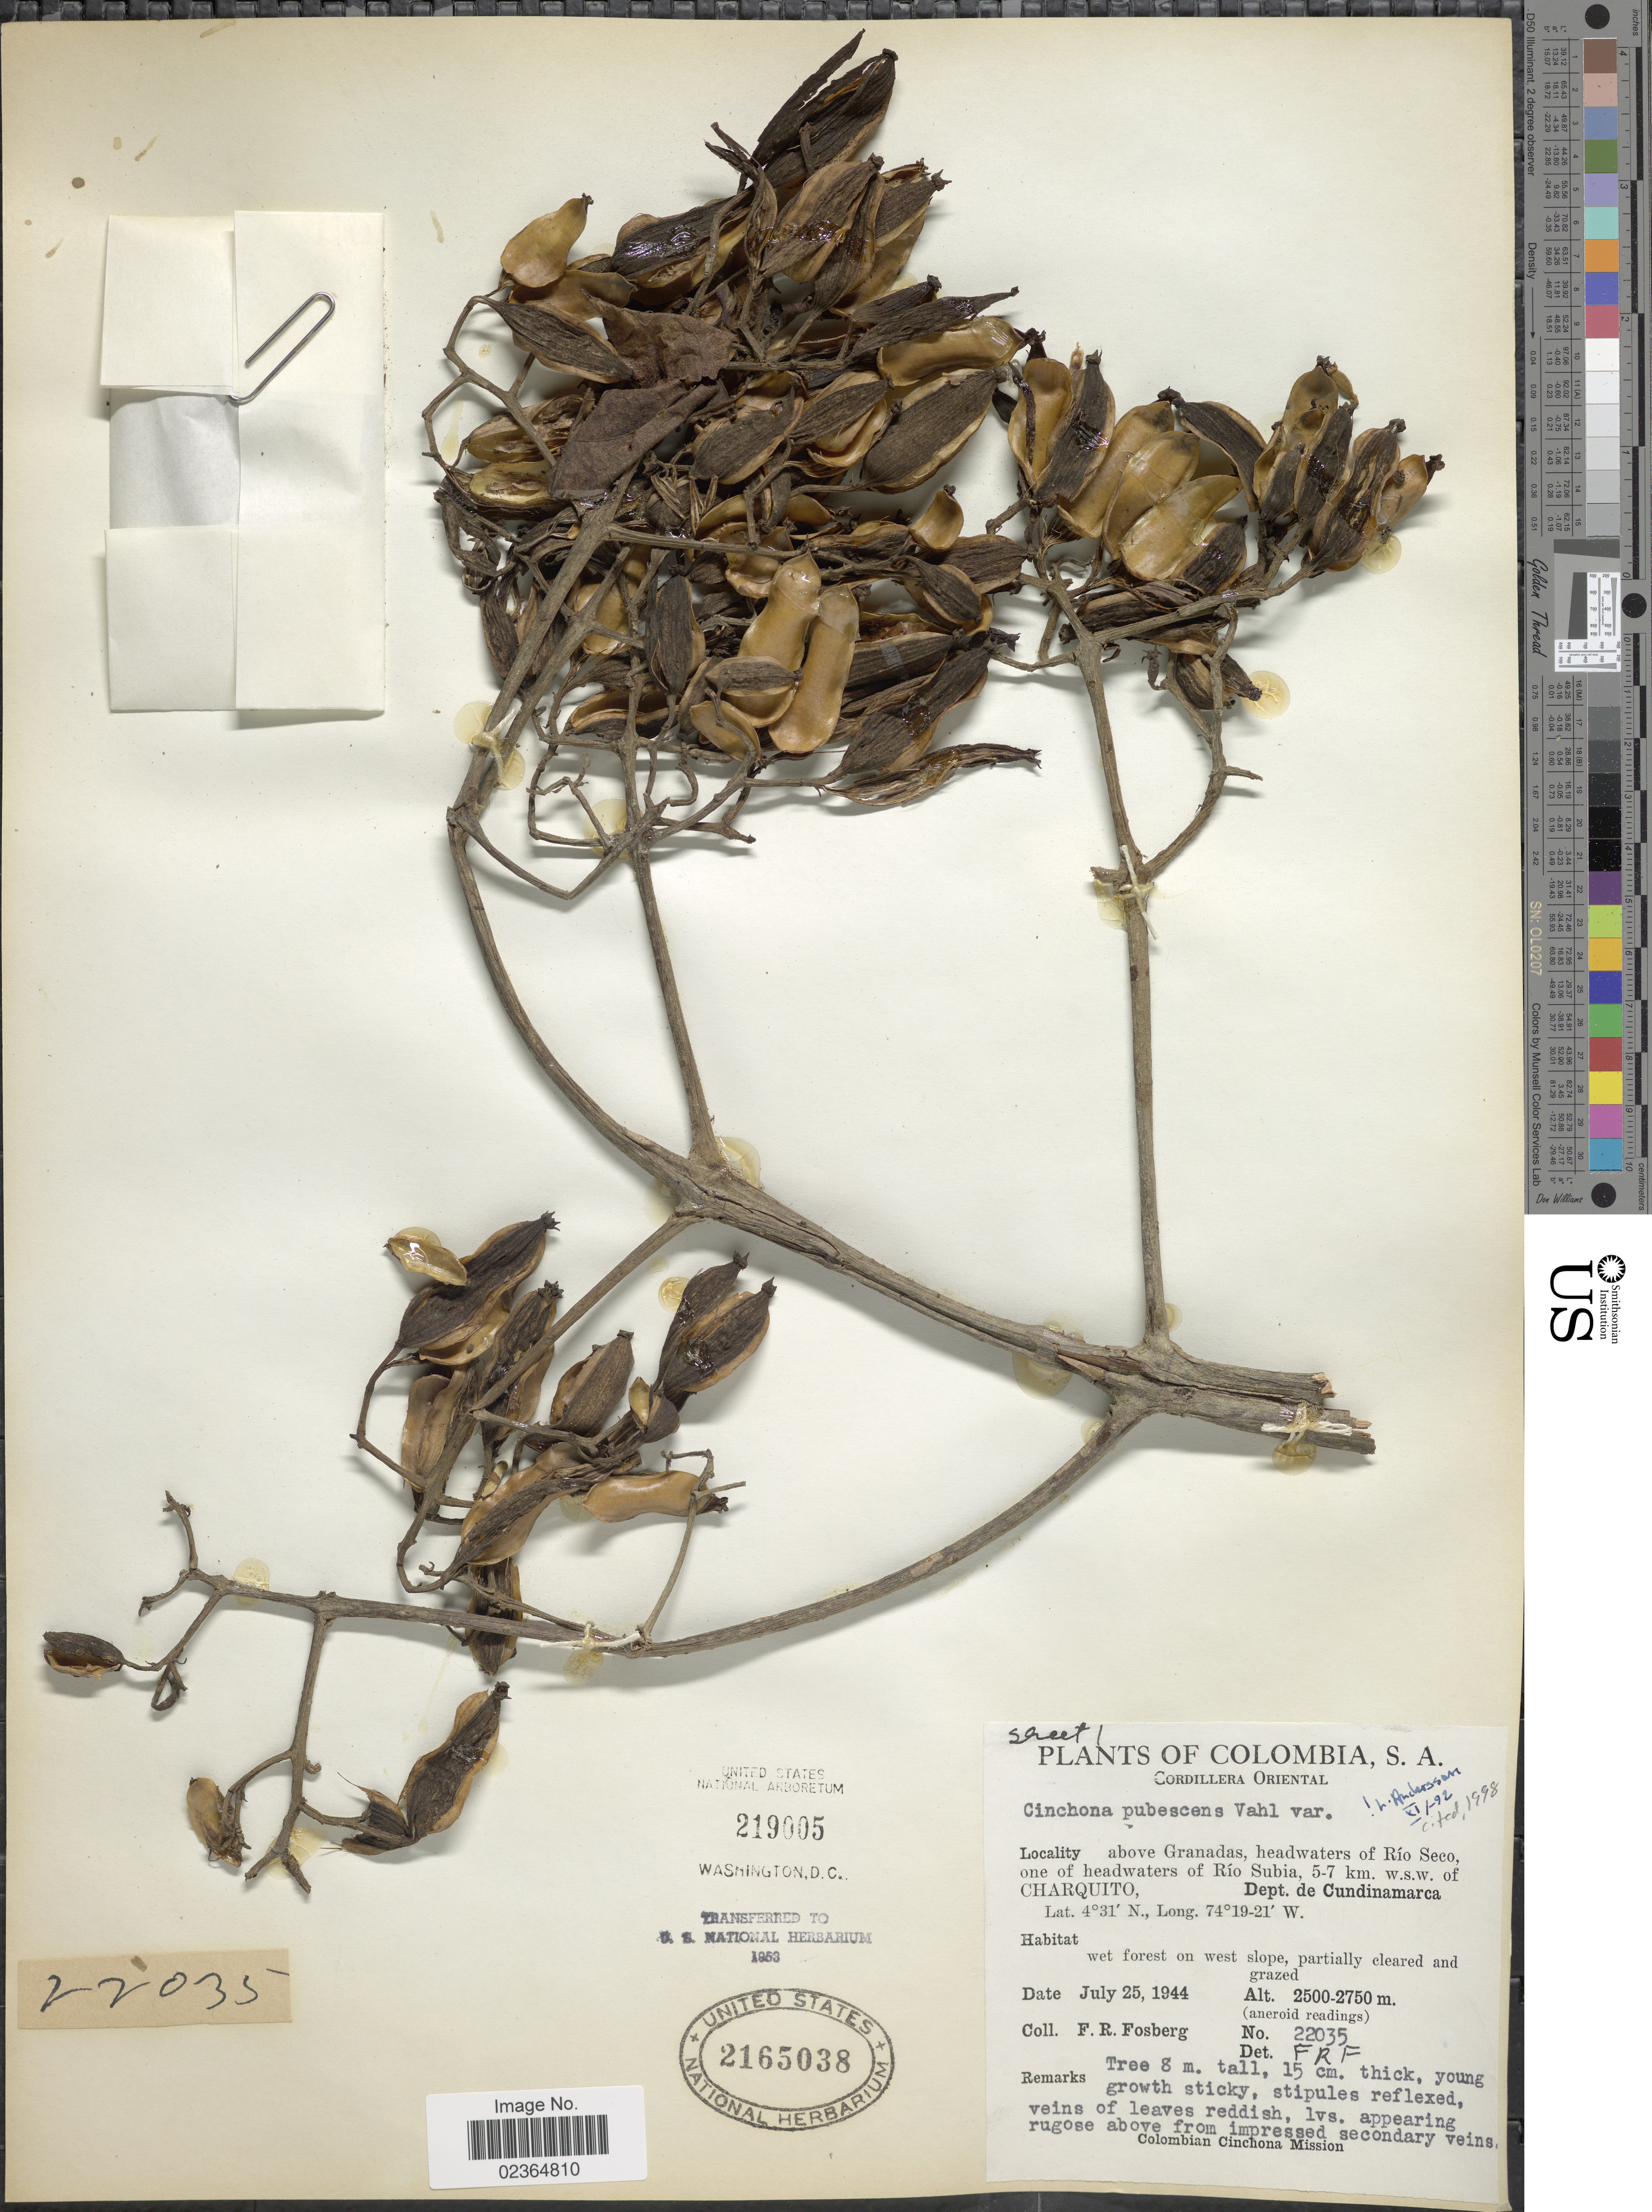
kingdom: Plantae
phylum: Tracheophyta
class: Magnoliopsida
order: Gentianales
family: Rubiaceae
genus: Cinchona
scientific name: Cinchona pubescens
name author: Vahl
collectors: F. R. Fosberg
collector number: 22035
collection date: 1944-07-25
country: Colombia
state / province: Cundinamarca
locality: Cordillera Oriental. above Granadas, headwaters of Río Seco, one of headwaters of Río Subia, 5-7 km. w.s.w. of Charquito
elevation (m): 2500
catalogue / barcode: US 2165038